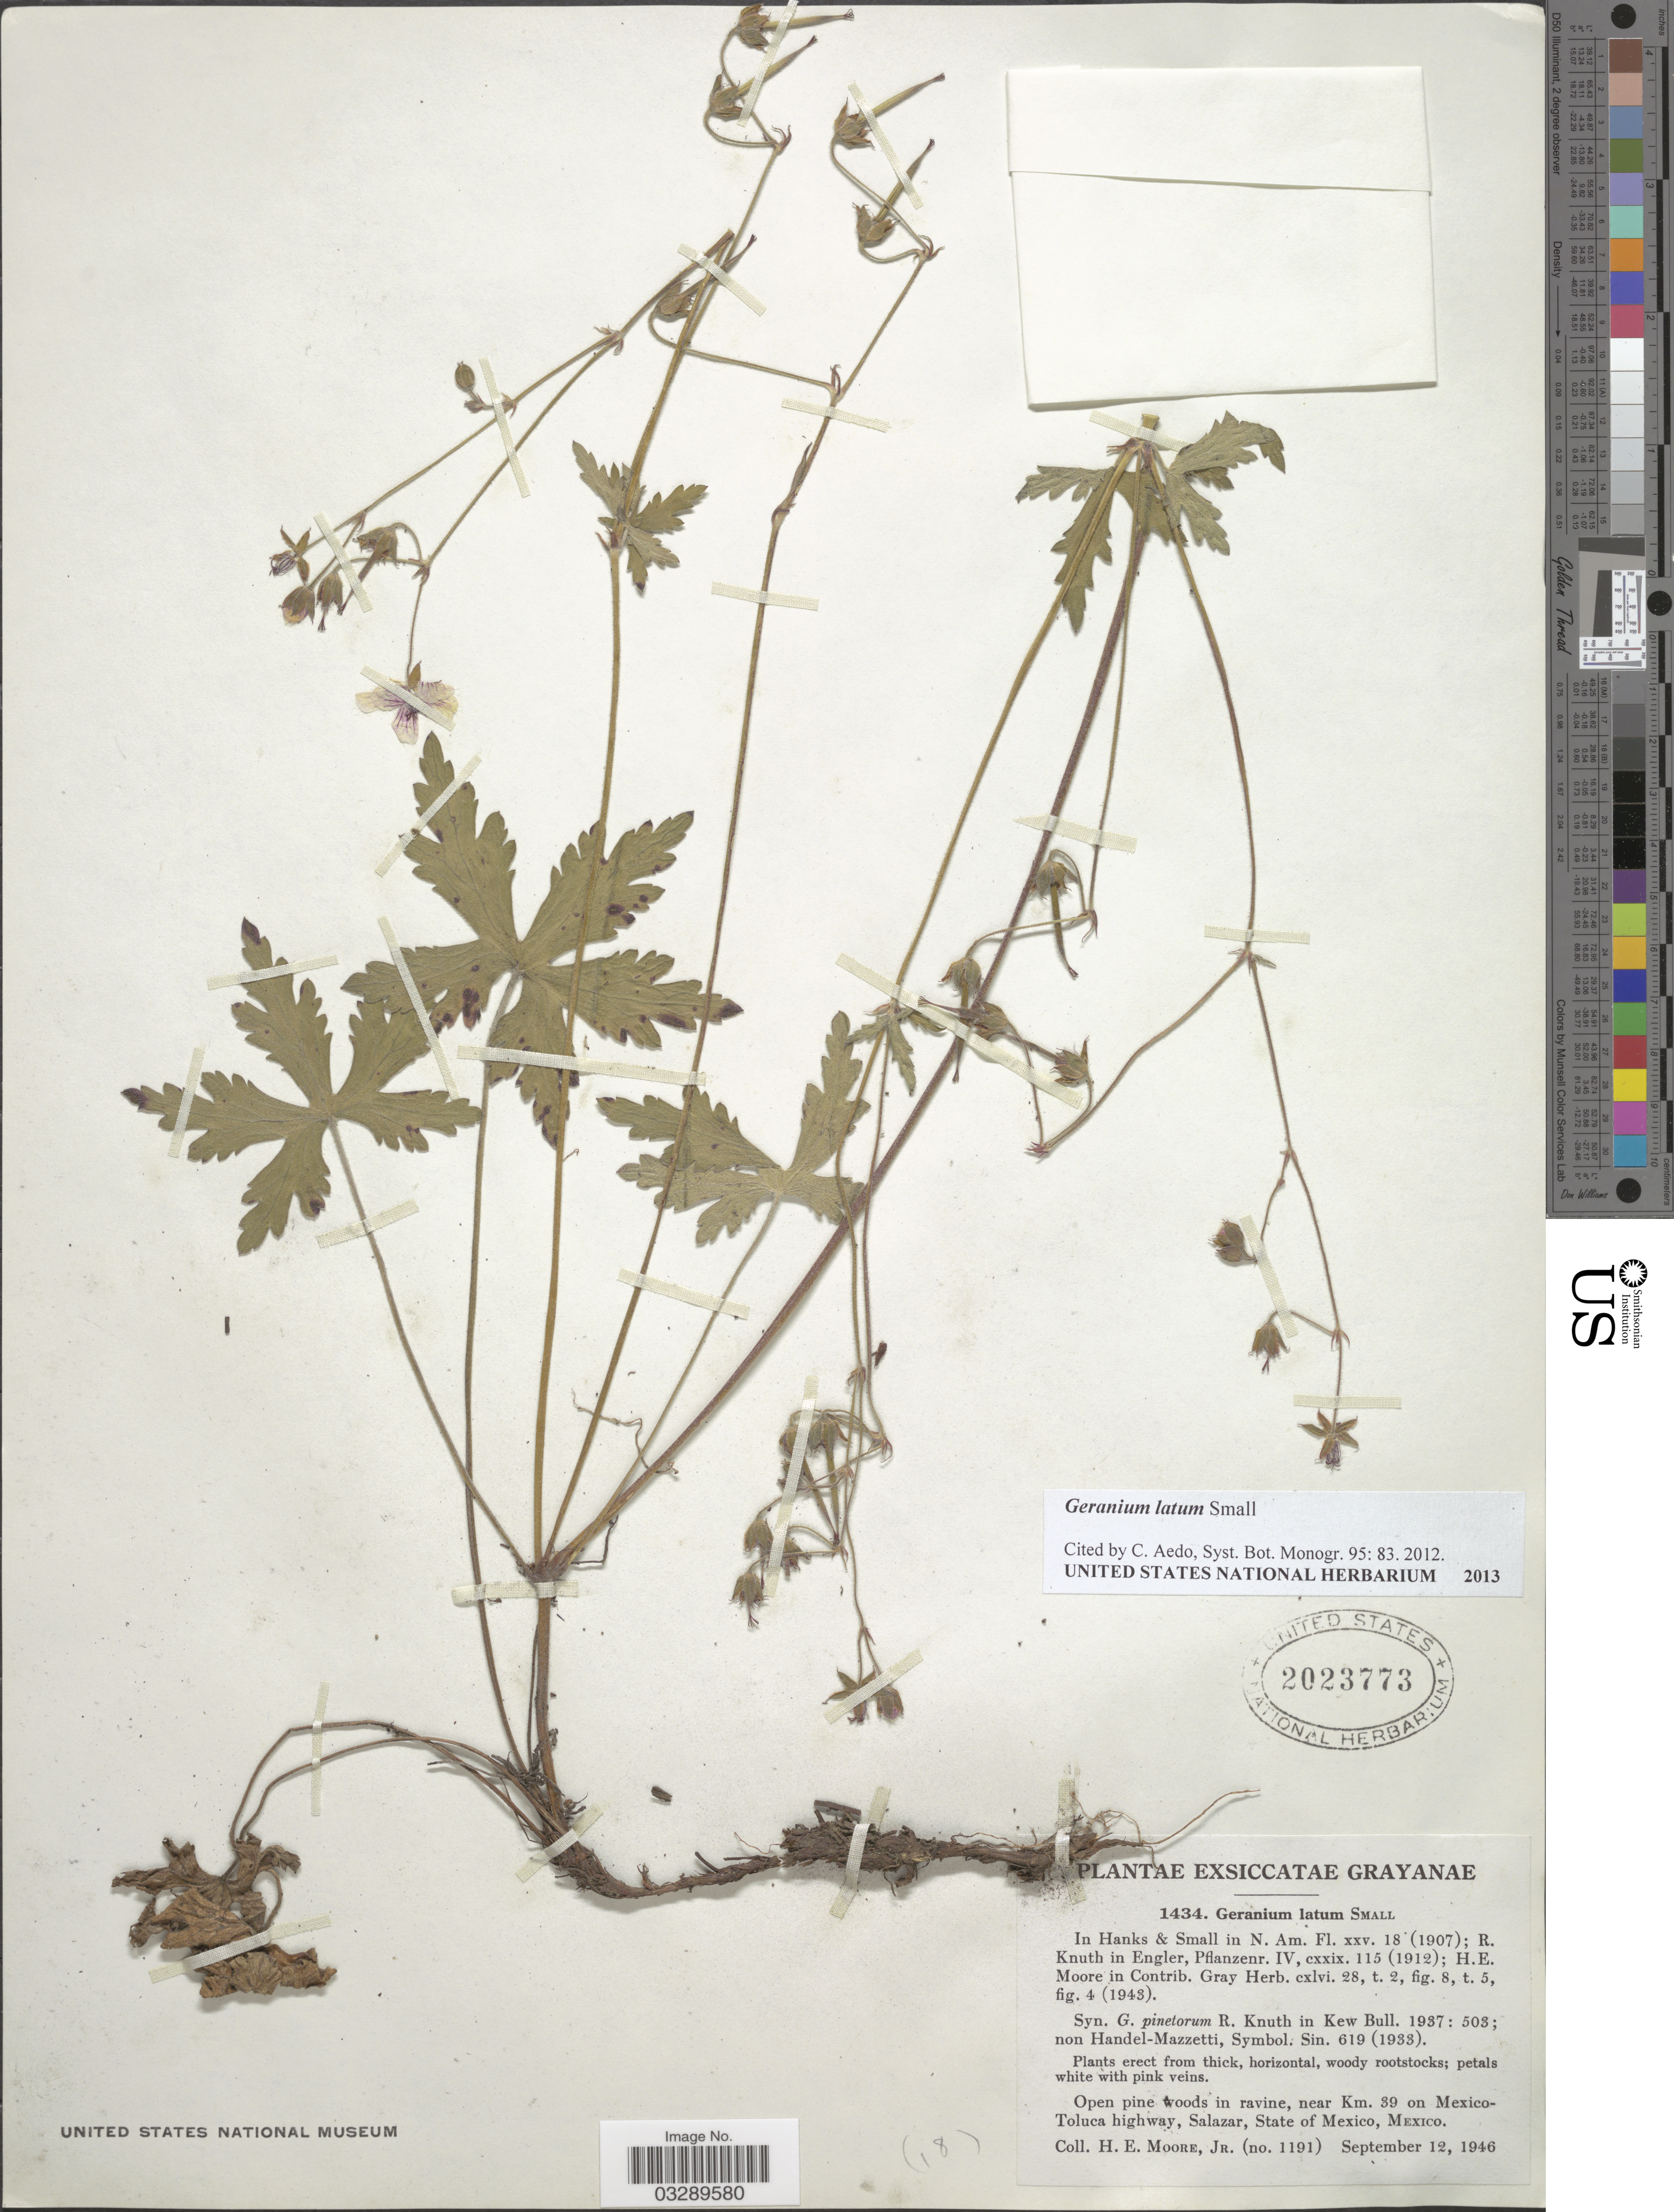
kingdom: Plantae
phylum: Tracheophyta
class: Magnoliopsida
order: Geraniales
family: Geraniaceae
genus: Geranium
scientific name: Geranium latum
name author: Small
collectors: H. Moore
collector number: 1191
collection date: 1946-09-12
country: Mexico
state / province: México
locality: Open pine woods in ravine, near Km. 39 on Mexico Toluca highway, Salazar, State of Mexico.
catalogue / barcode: US 2023773